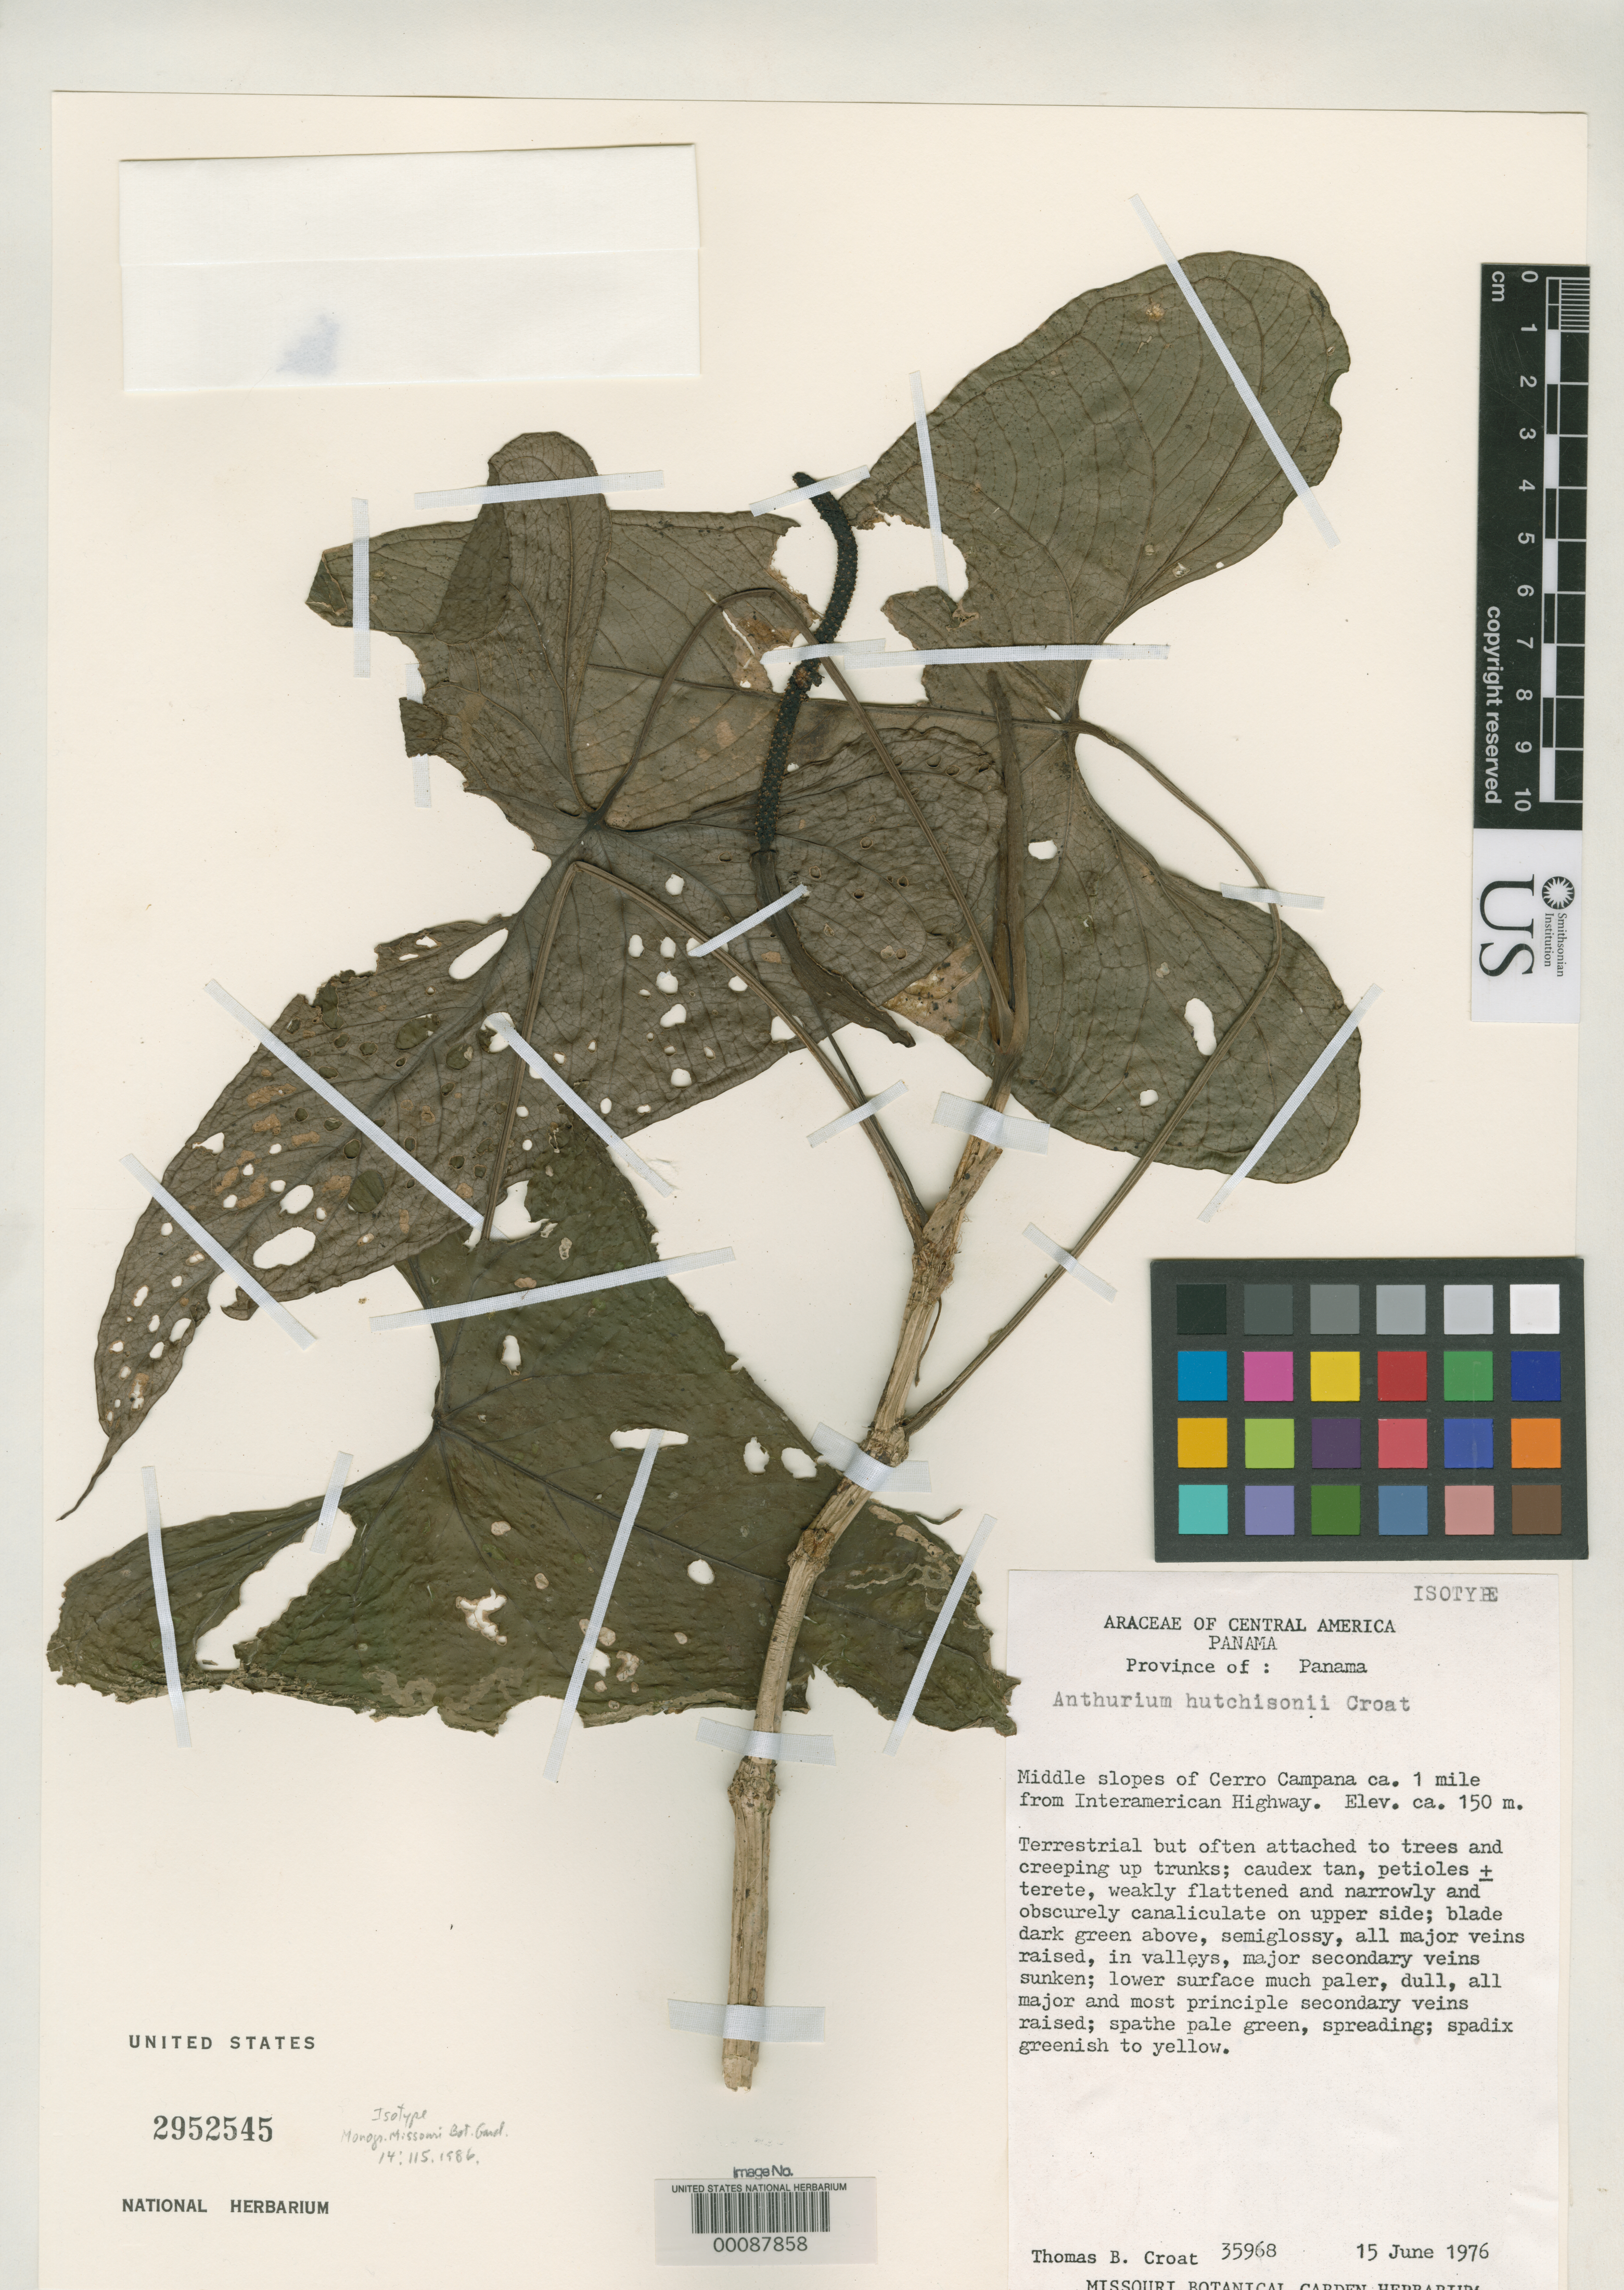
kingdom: Plantae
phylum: Tracheophyta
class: Liliopsida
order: Alismatales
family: Araceae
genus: Anthurium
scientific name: Anthurium hutchisonii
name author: Croat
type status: Isotype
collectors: T. B. Croat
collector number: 35968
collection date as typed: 15 Jun 1976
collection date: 1976-06-15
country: Panama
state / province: Panamá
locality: Cerro Campana, 1 mi. from InterAmerican Hwy.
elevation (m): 150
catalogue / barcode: US 2952545